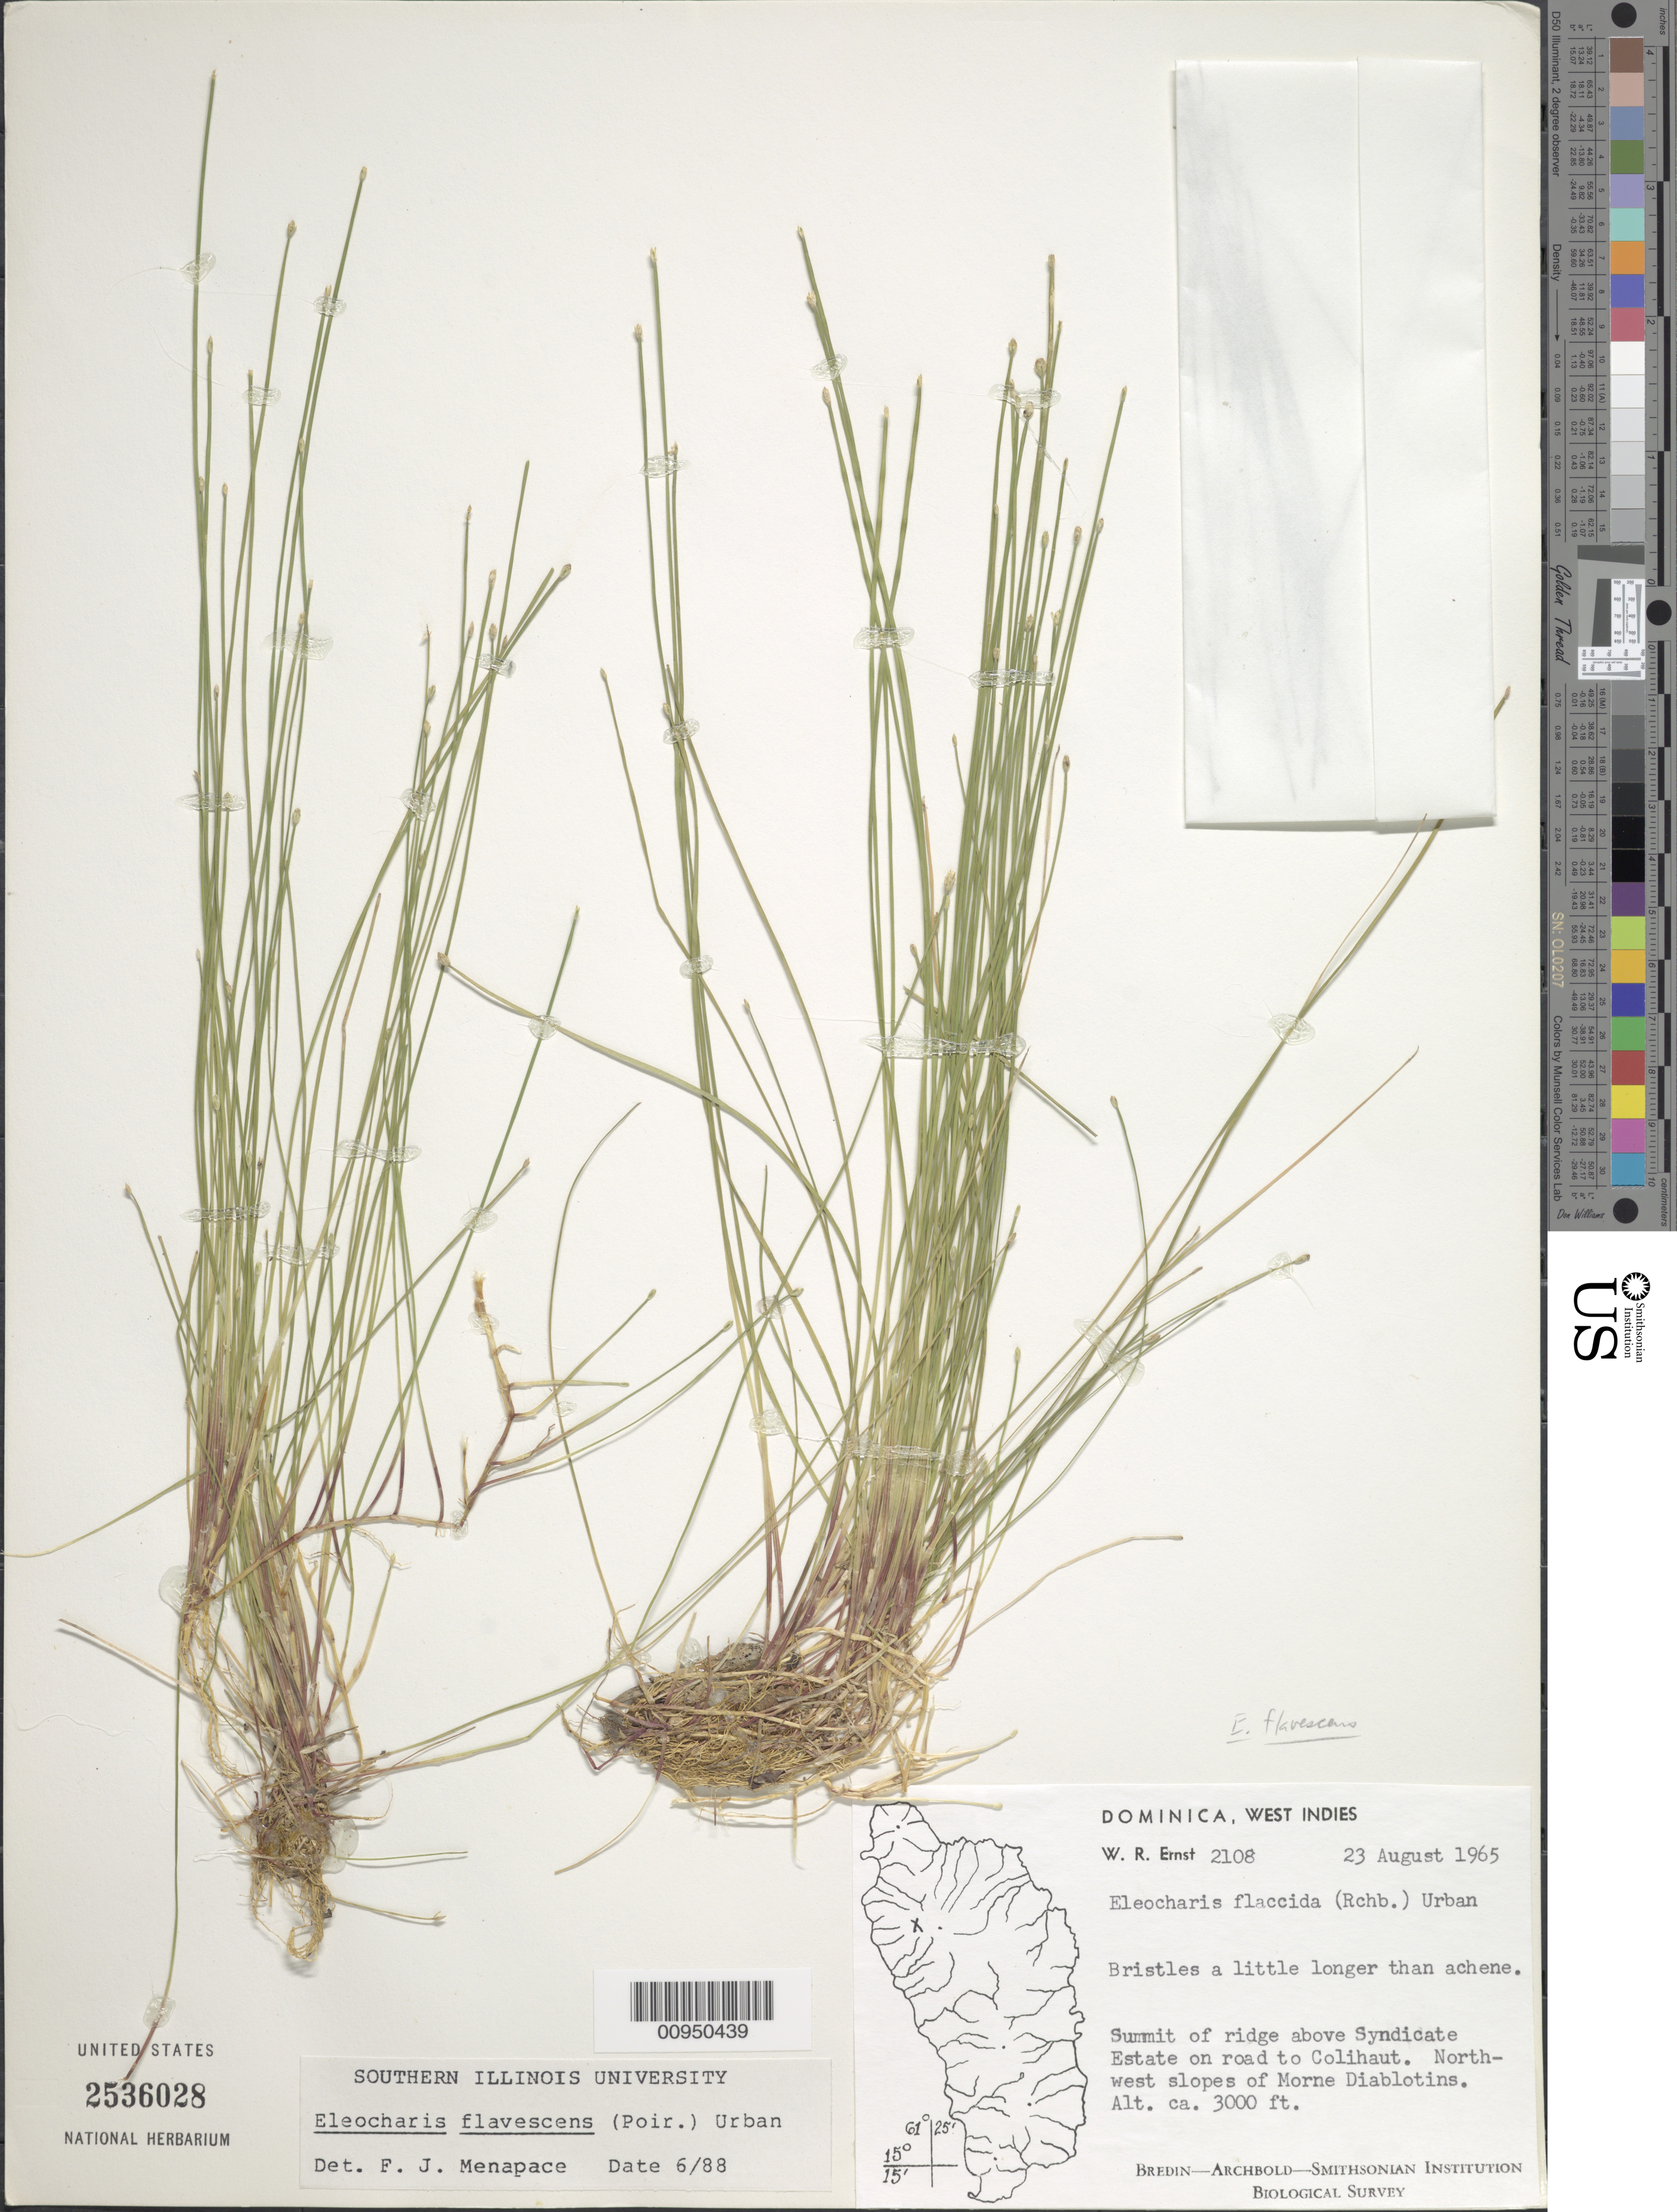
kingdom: Plantae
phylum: Tracheophyta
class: Liliopsida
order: Poales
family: Cyperaceae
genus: Eleocharis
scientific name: Eleocharis flavescens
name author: (Poir.) Urb.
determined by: Menapace, F. J.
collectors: W. R. Ernst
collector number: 2108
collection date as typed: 23 Aug 1965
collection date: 1965-08-23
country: Dominica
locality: Summit of ridge above Syndicate Estate on road to Colihaut. Northwest slopes of Morne Diablotins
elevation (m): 3000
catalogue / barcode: US 2536028